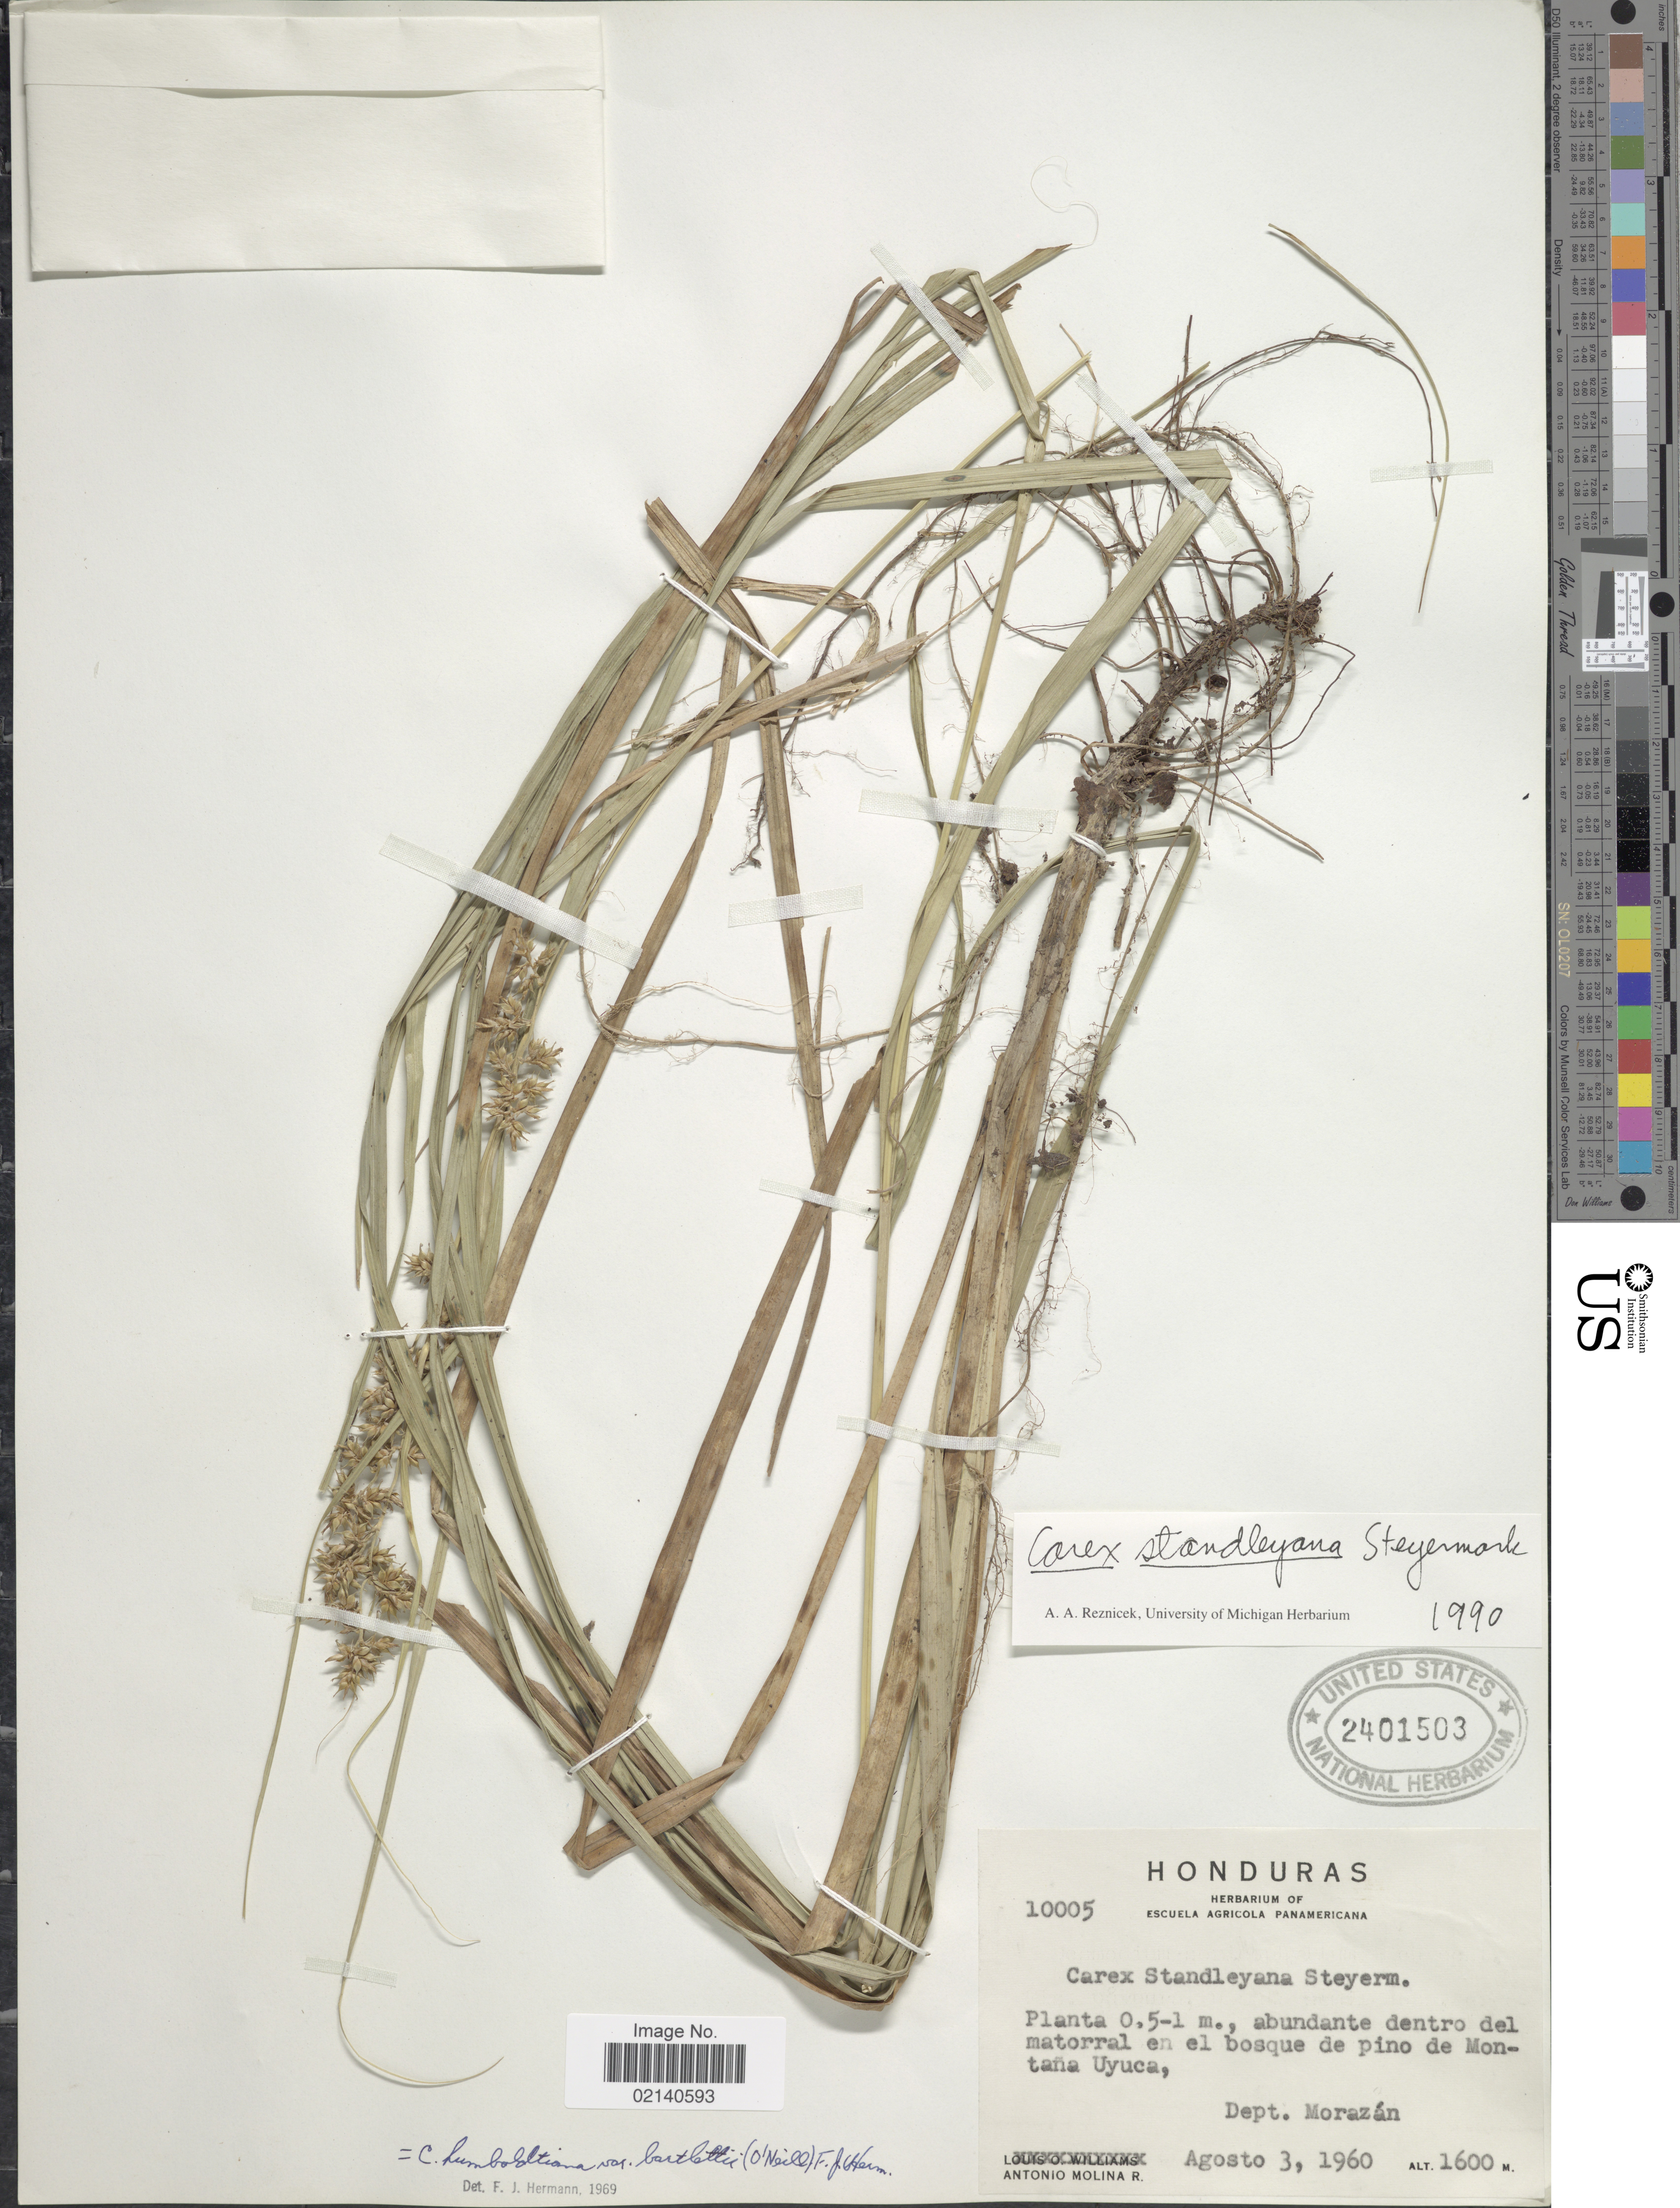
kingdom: Plantae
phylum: Tracheophyta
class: Liliopsida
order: Poales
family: Cyperaceae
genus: Carex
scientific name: Carex standleyana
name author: Steyerm.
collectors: A. Molina R.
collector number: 10005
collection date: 1960-08-03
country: Honduras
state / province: Fco. Morazán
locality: Abundante dentre del matorral en el bosque de pino de Montana Uyuca, Dep. Morazan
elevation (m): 1600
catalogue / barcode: US 2401503